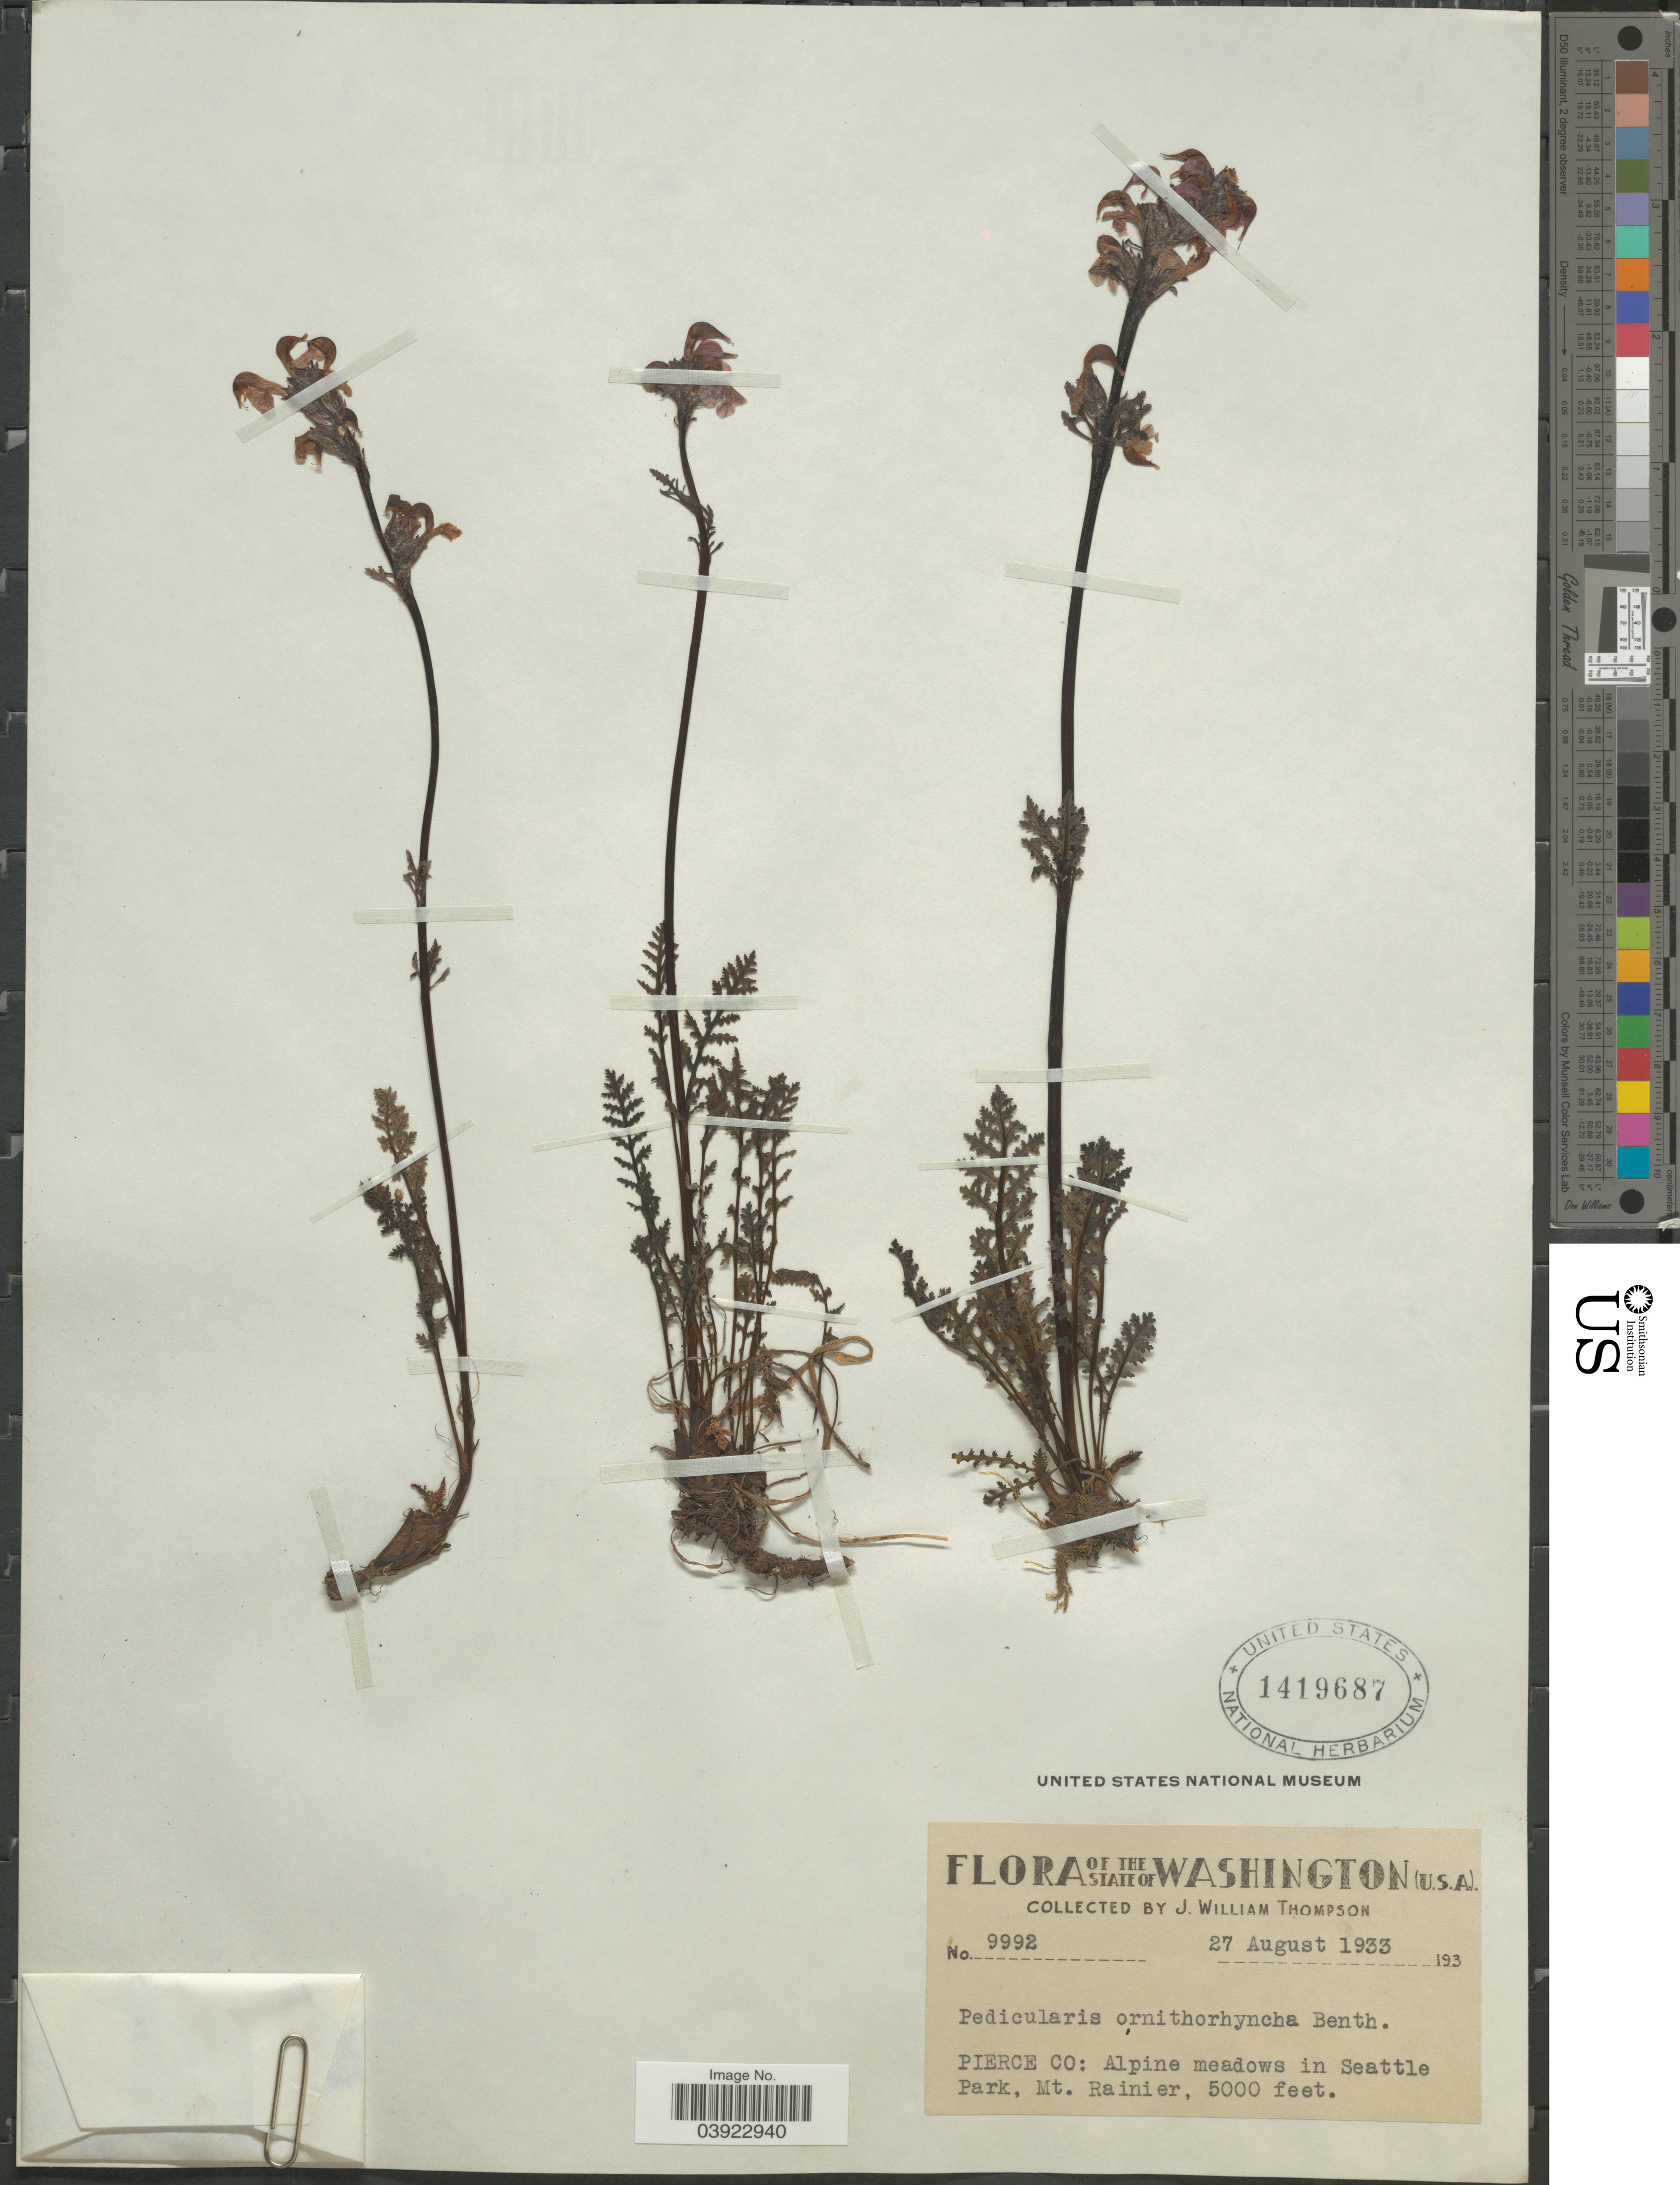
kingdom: Plantae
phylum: Tracheophyta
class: Magnoliopsida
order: Lamiales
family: Orobanchaceae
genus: Pedicularis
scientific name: Pedicularis ornithorhyncha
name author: Benth.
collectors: J. W. Thompson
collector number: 9992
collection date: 1933-08-27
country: United States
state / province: Washington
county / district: Pierce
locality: Pierce Co: Alpine meadows in Seattle Park, Mt. Rainier.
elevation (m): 1524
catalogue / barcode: US 1419687